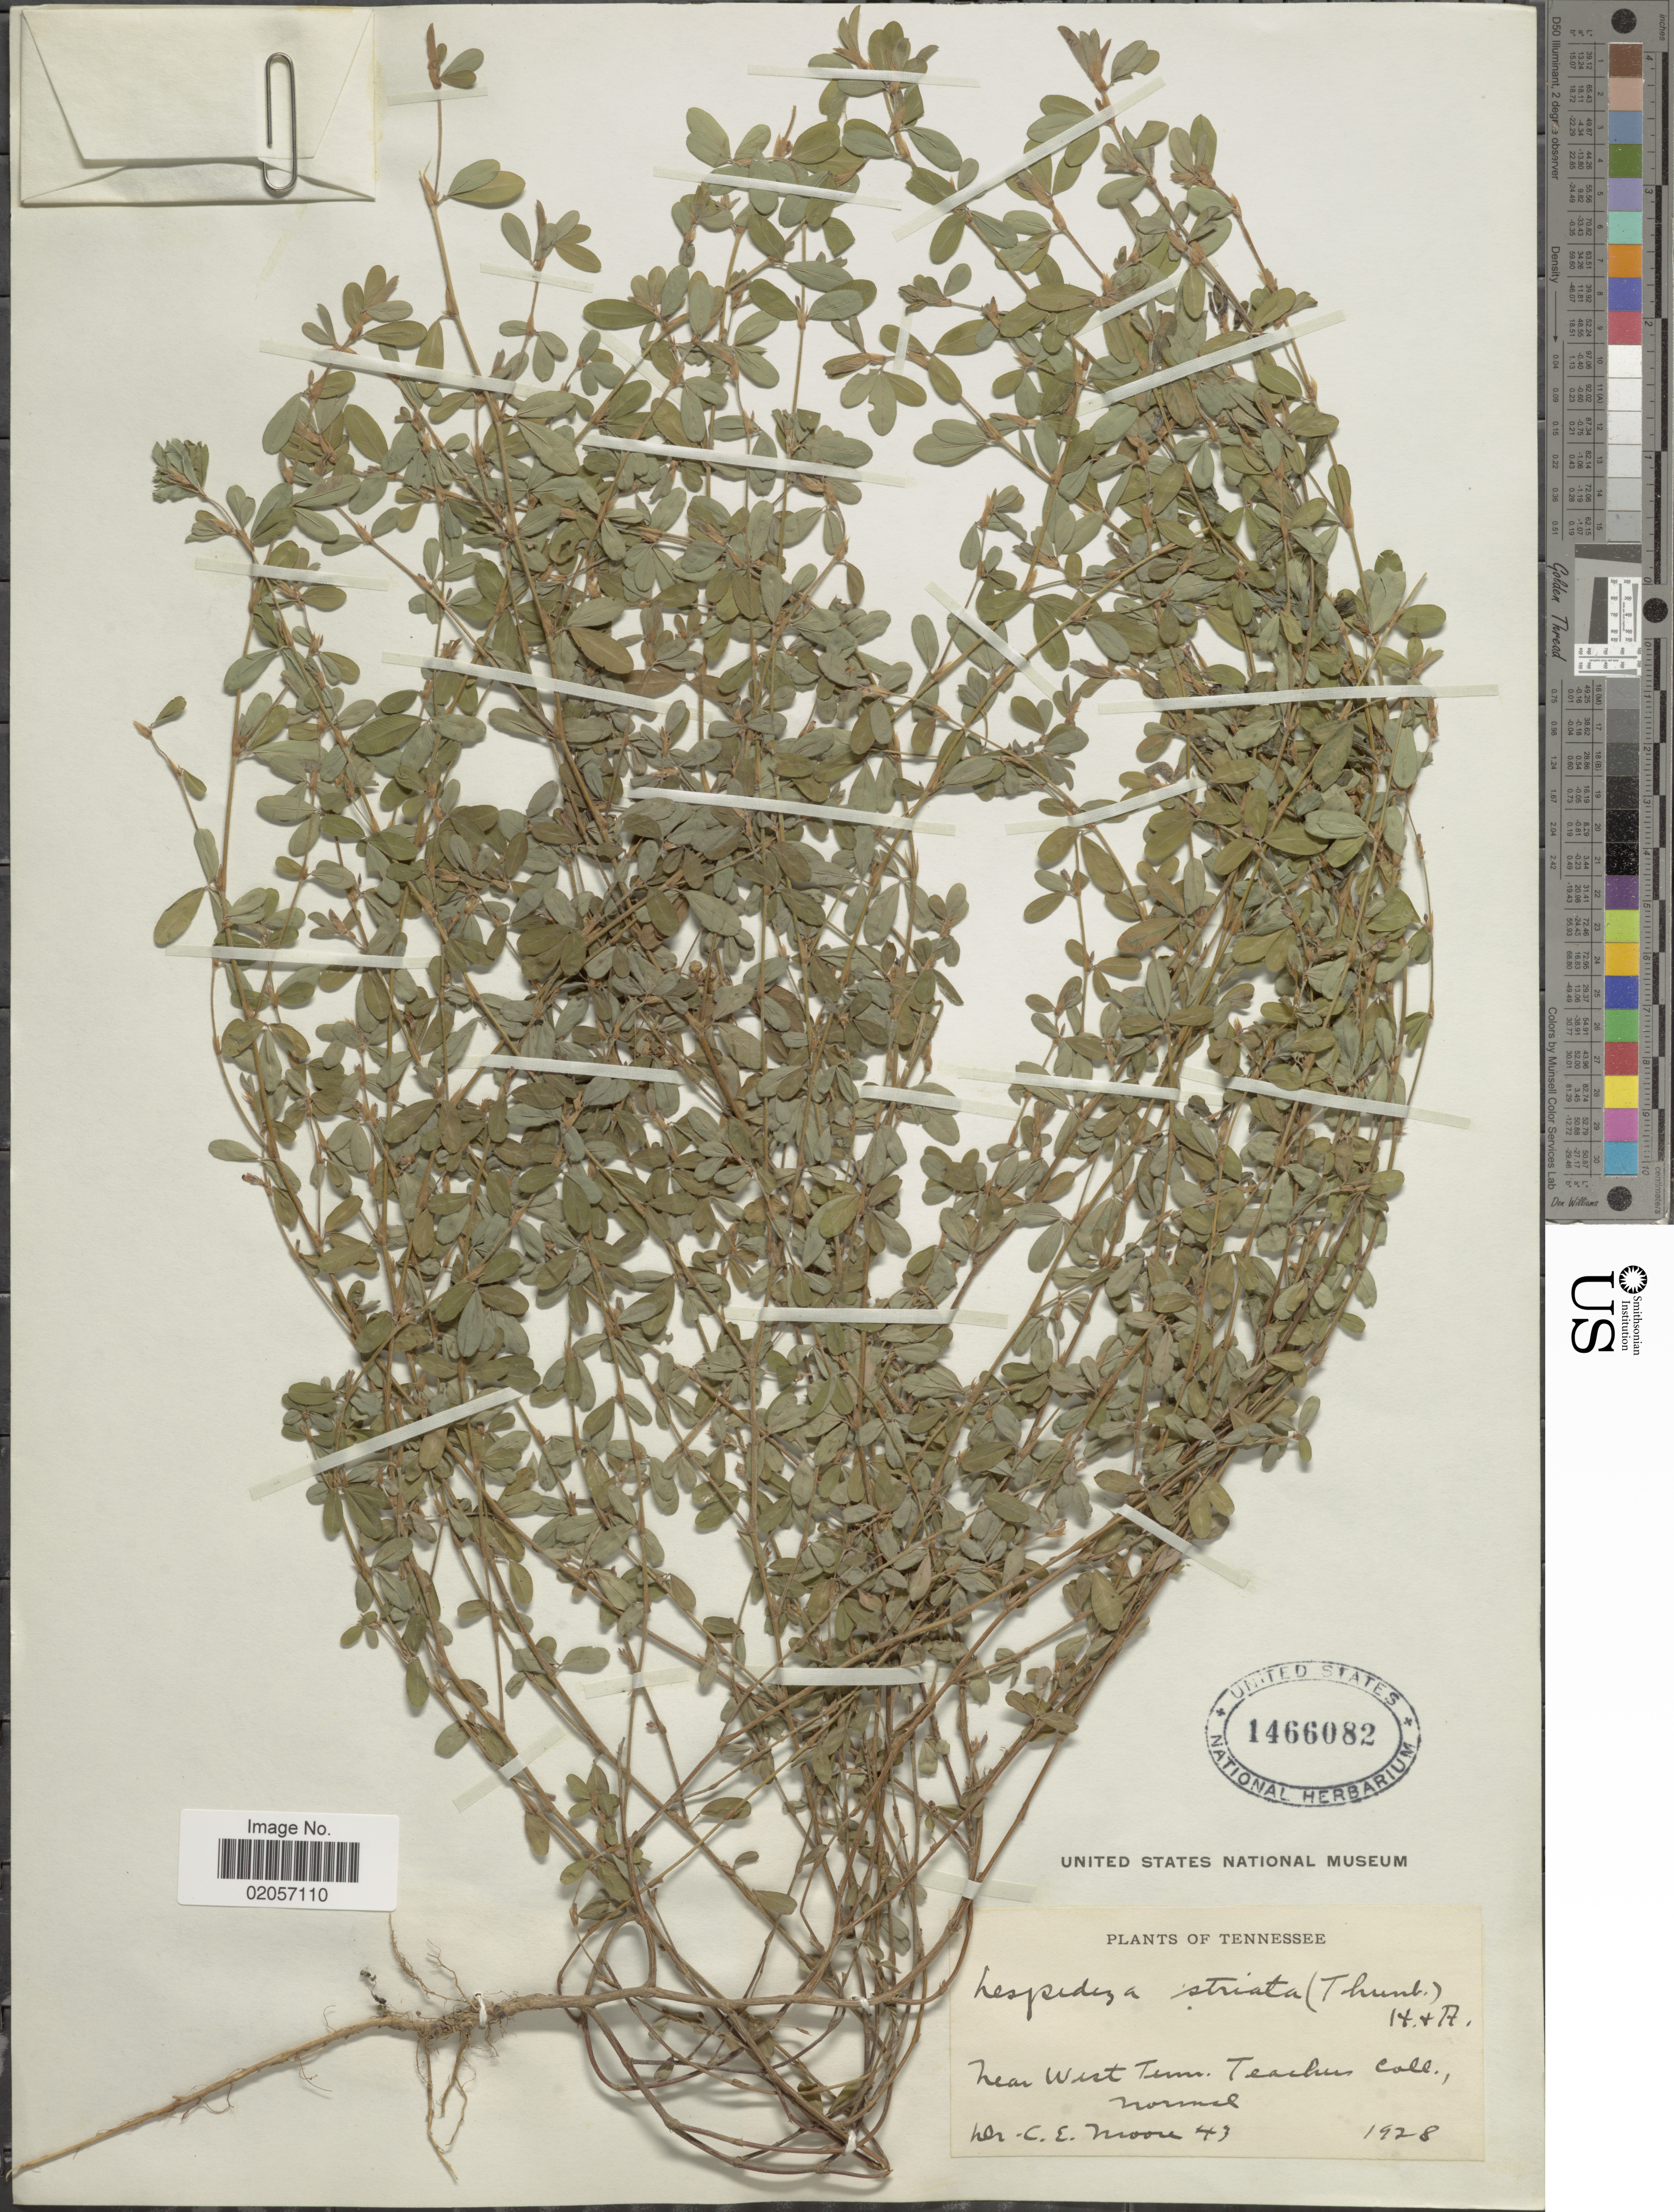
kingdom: Plantae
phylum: Tracheophyta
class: Magnoliopsida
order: Fabales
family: Fabaceae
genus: Kummerowia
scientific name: Kummerowia striata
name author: (Thunb.) Schindl.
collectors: C. Moore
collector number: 43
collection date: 1928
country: United States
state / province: Tennessee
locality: Near West Tenn. Teachers Coll., Normal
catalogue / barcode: US 1466082